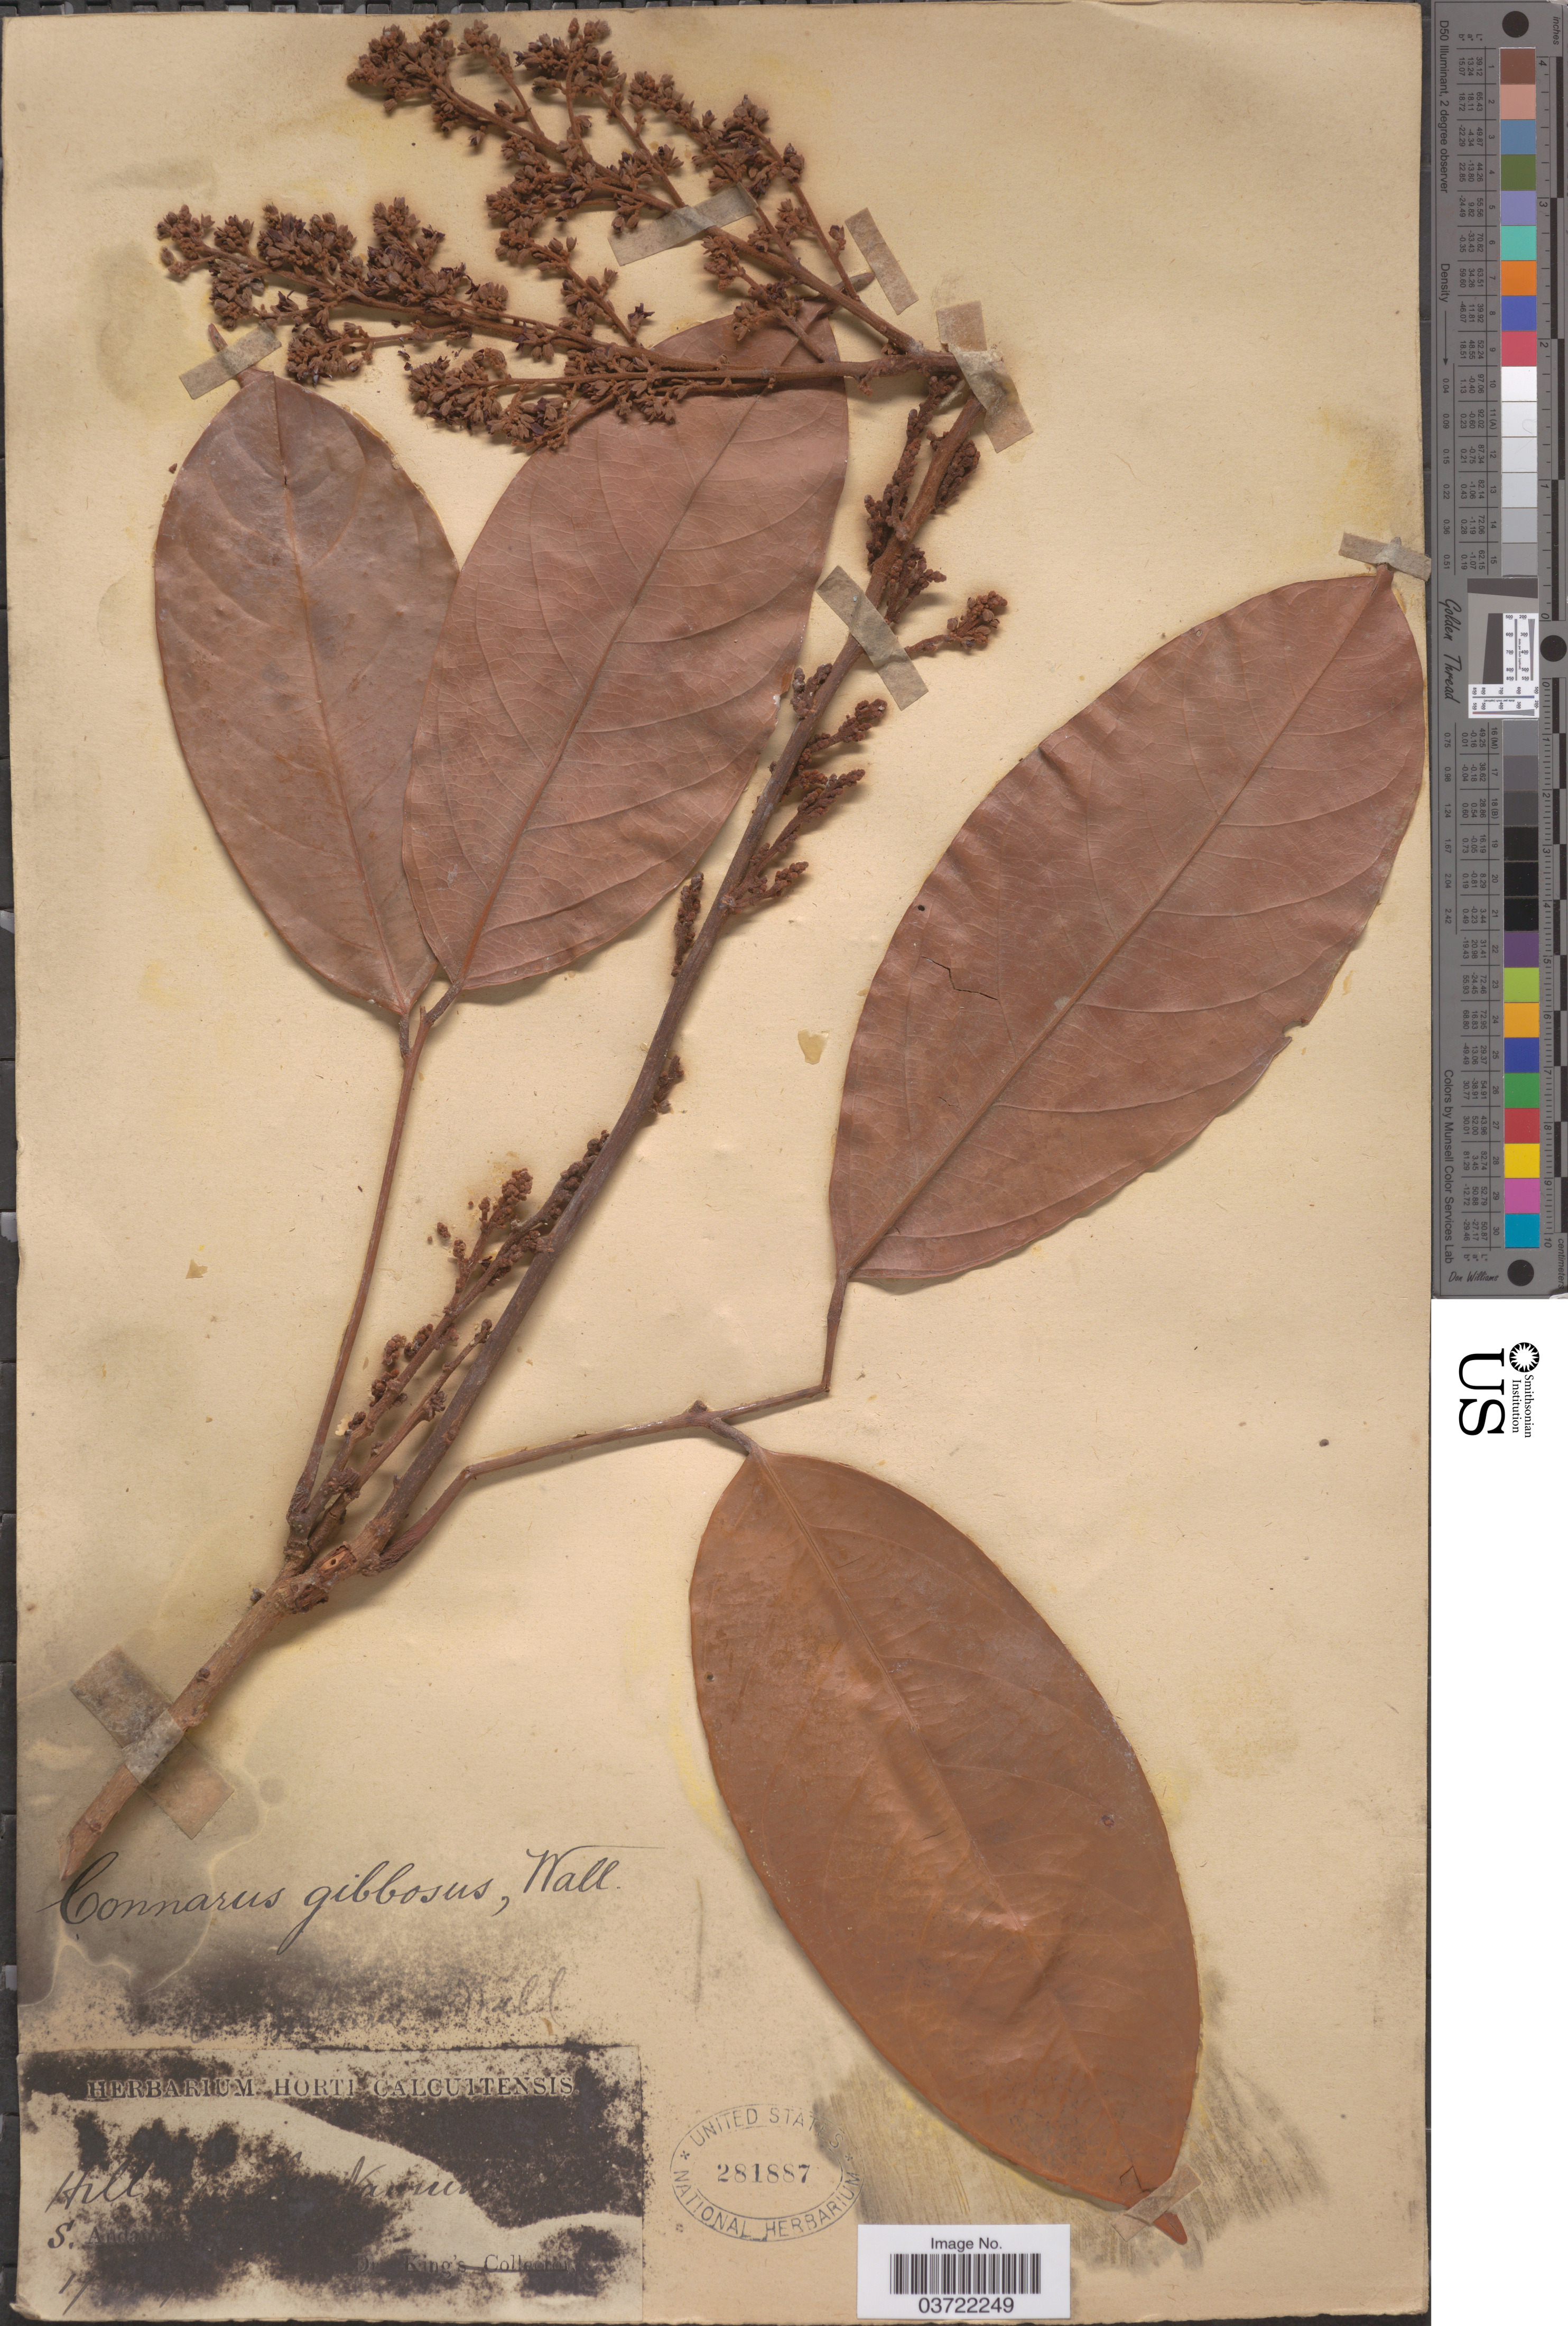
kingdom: Plantae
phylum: Tracheophyta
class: Magnoliopsida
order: Oxalidales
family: Connaraceae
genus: Connarus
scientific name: Connarus gibbosus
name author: Wall.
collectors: G. King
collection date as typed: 17 !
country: India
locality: Hill [illegible text] S. Anda[illegible text].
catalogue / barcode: US 281887